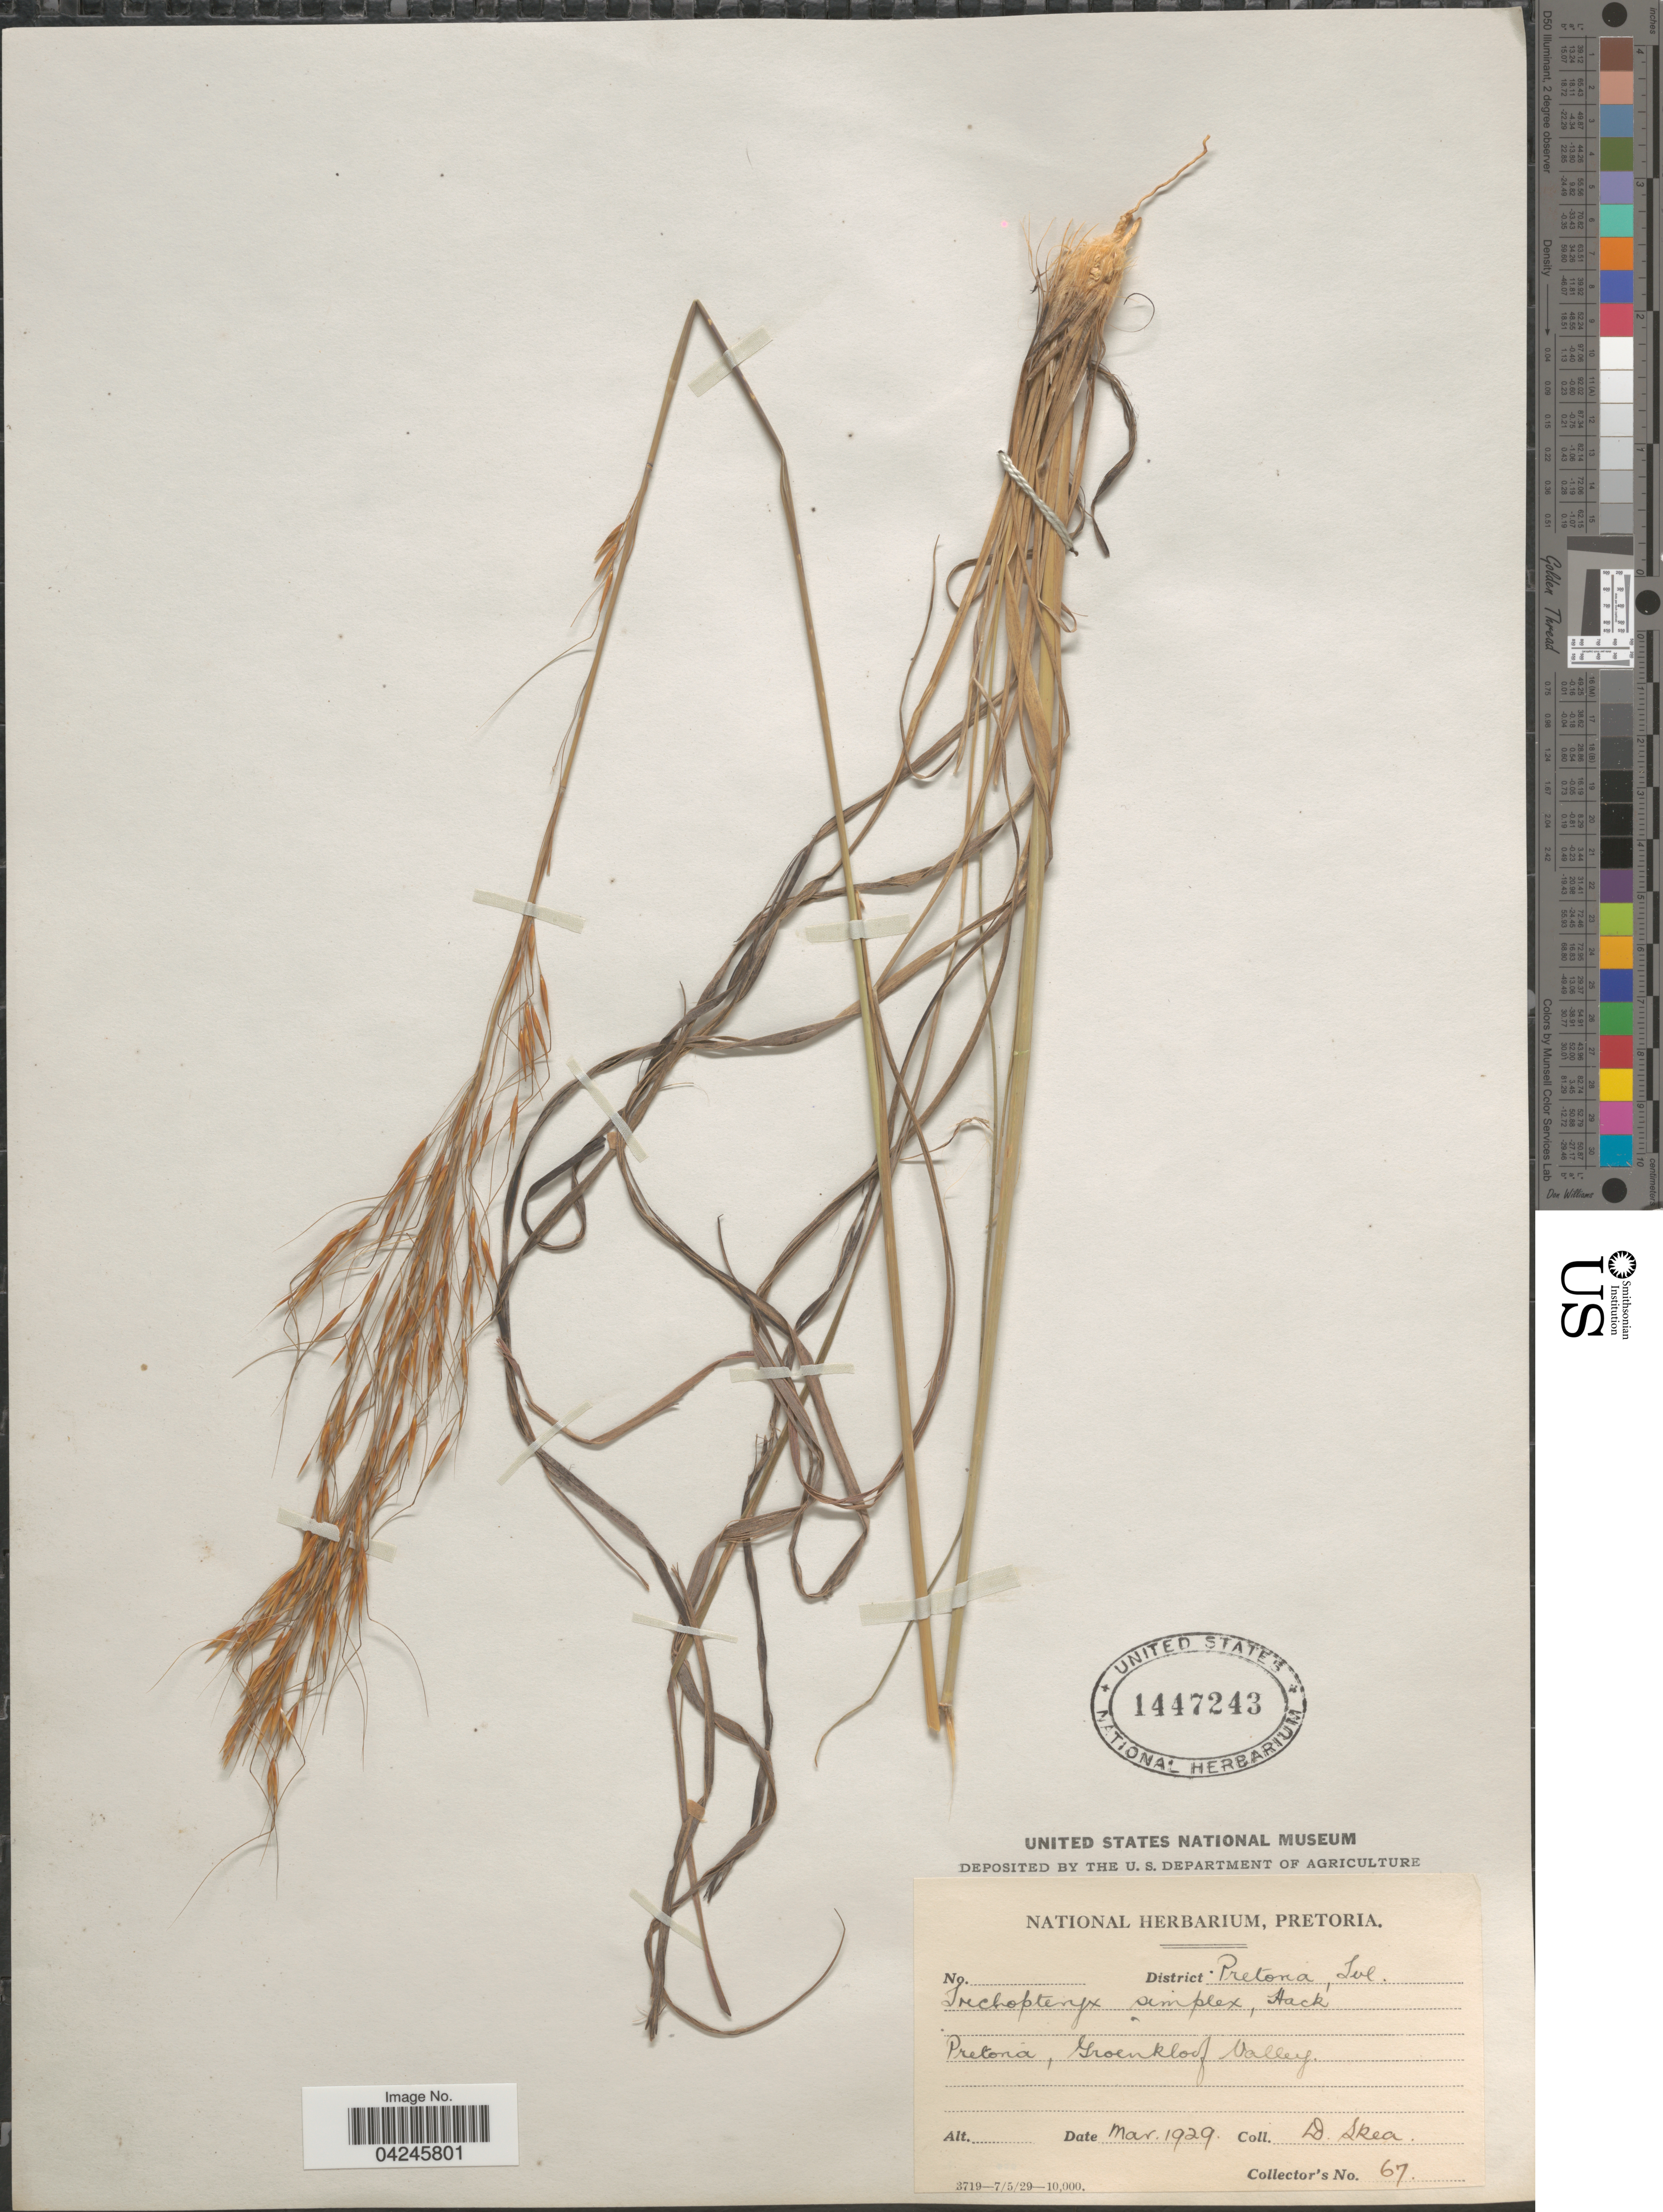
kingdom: Plantae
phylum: Tracheophyta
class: Liliopsida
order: Poales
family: Poaceae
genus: Loudetia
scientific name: Loudetia simplex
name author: (Nees) C.E. Hubb.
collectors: D. Skea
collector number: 67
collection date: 1929-03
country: South Africa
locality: District Pretoria, Tvl. Pretoria, Groenkloof Valley.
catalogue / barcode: US 1447243